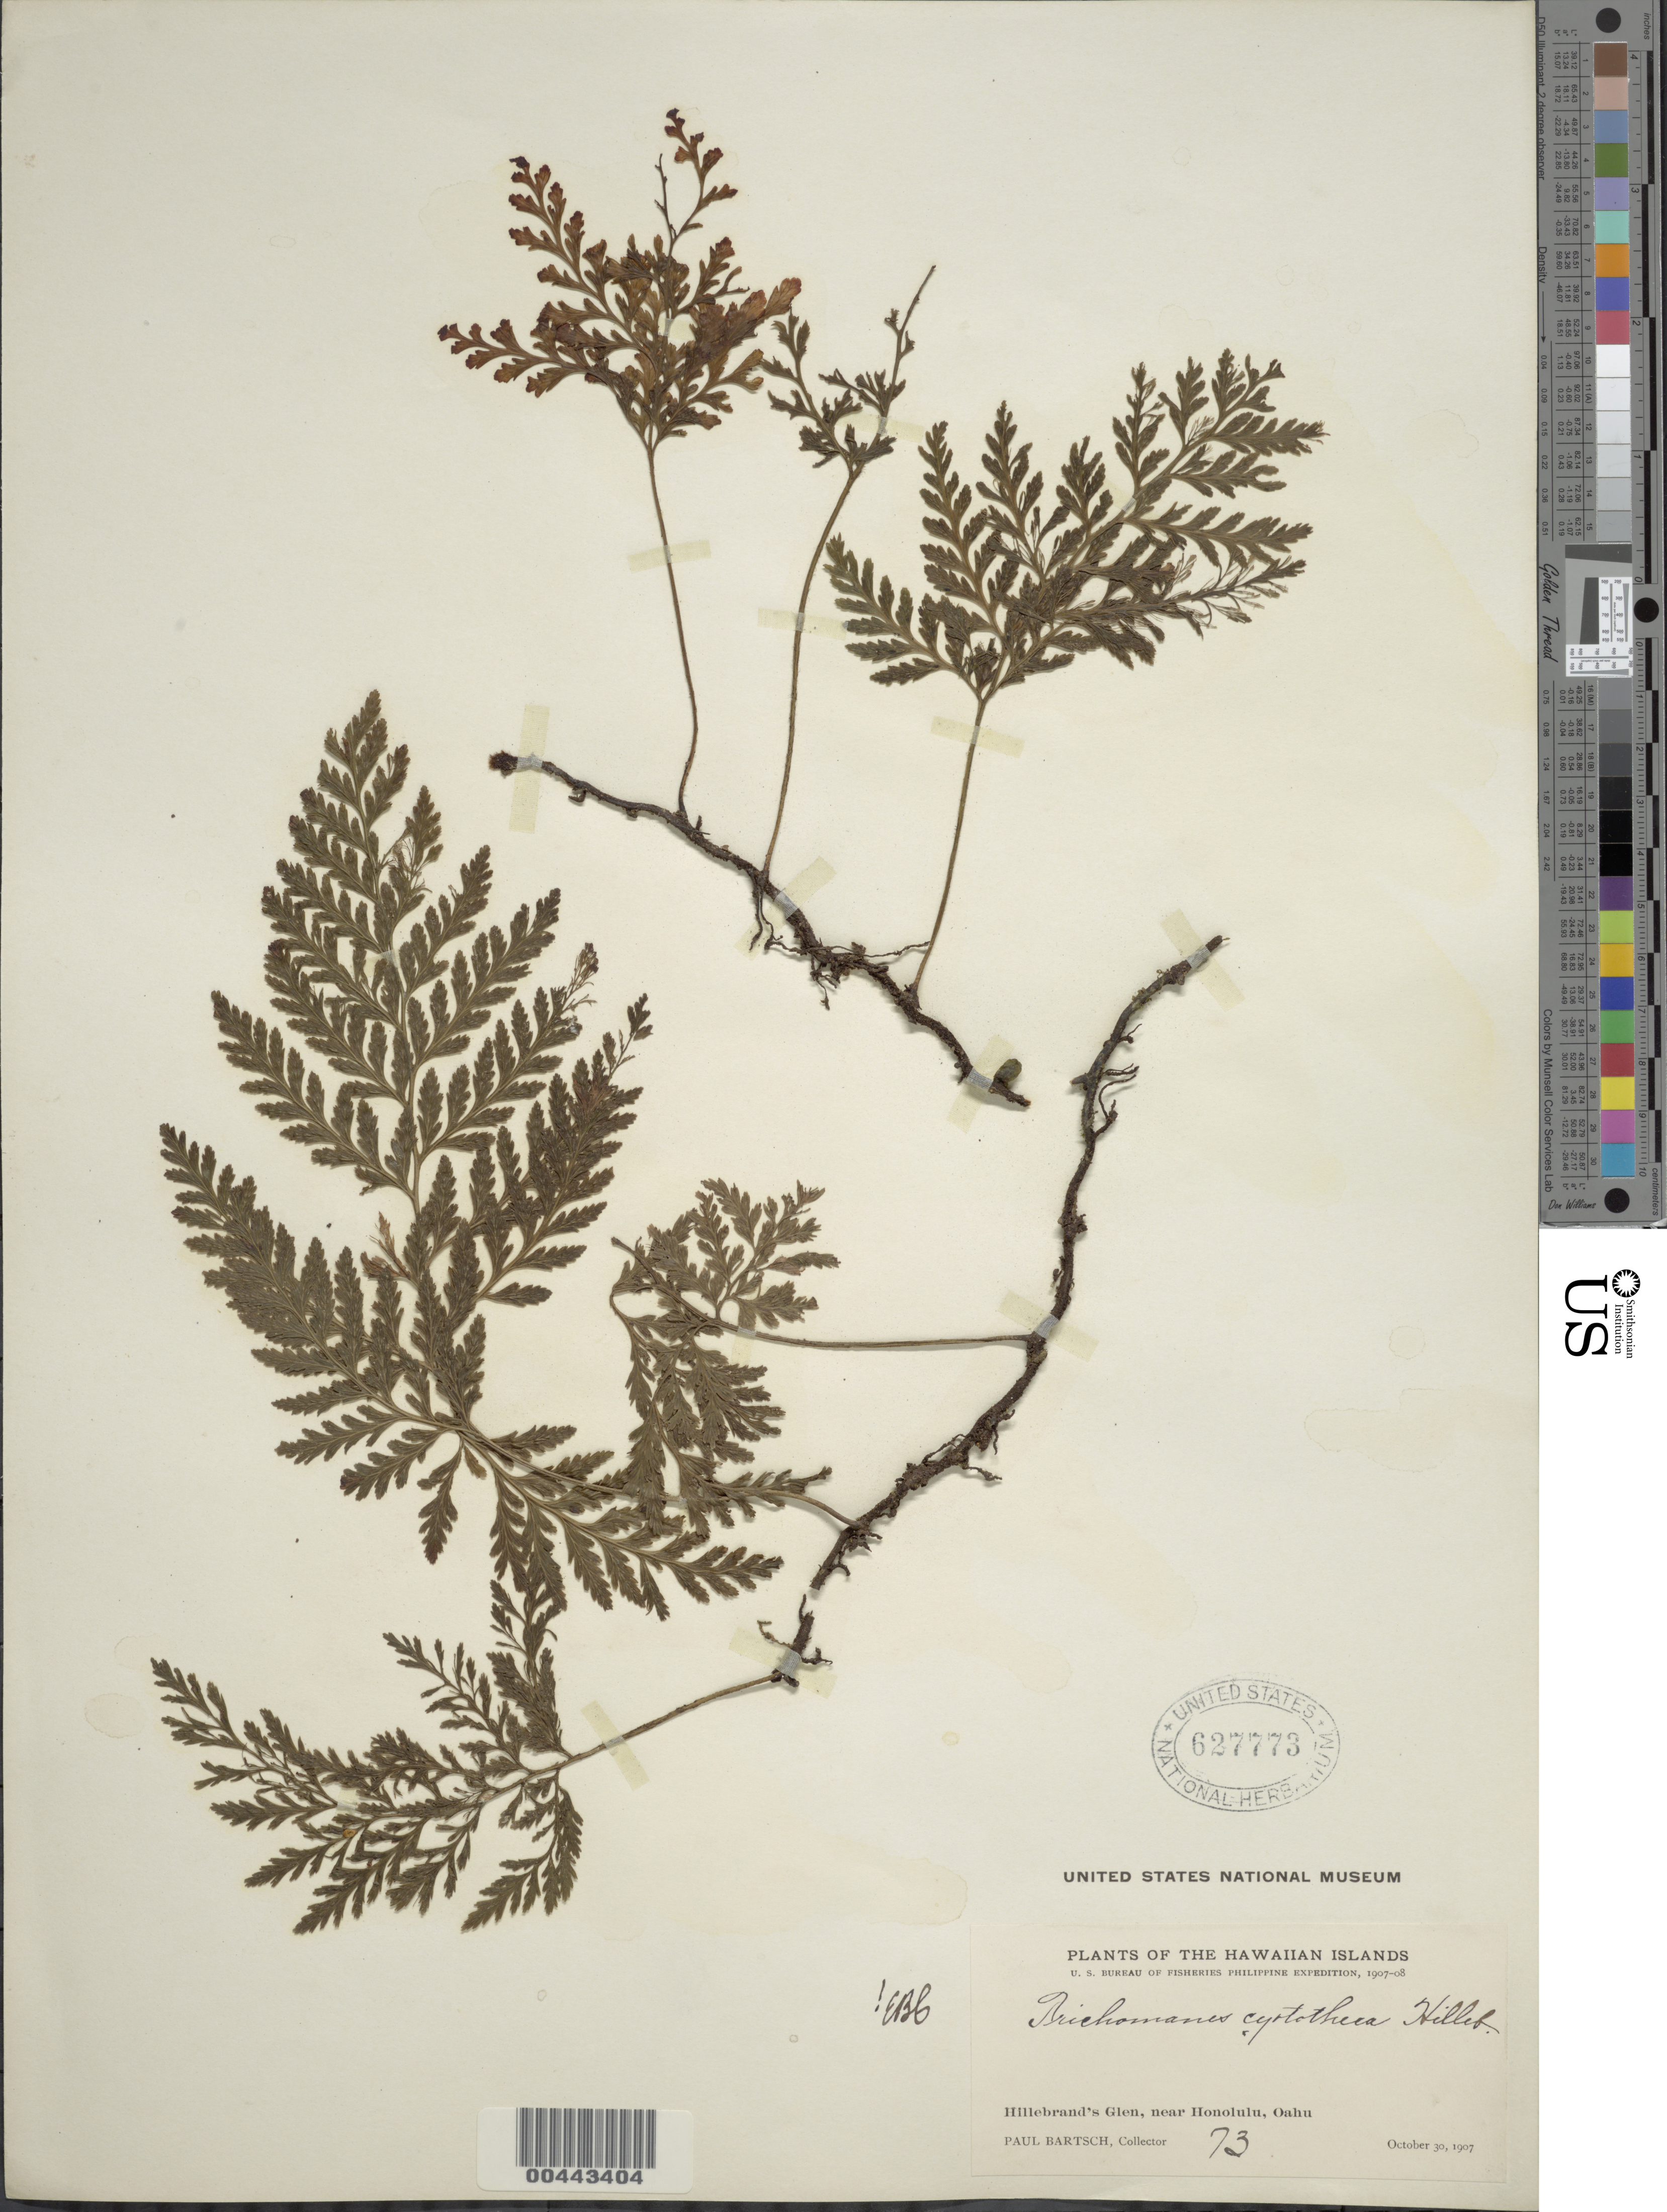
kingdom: Plantae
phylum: Tracheophyta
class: Polypodiopsida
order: Hymenophyllales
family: Hymenophyllaceae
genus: Vandenboschia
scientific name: Vandenboschia cyrtotheca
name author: Copel.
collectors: P. Bartsch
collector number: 73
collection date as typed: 30 Oct 1907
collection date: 1907-10-30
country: United States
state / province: Hawaii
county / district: Honolulu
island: Oahu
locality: Hillebrand's Glen, near Honolulu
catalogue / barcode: US 627773